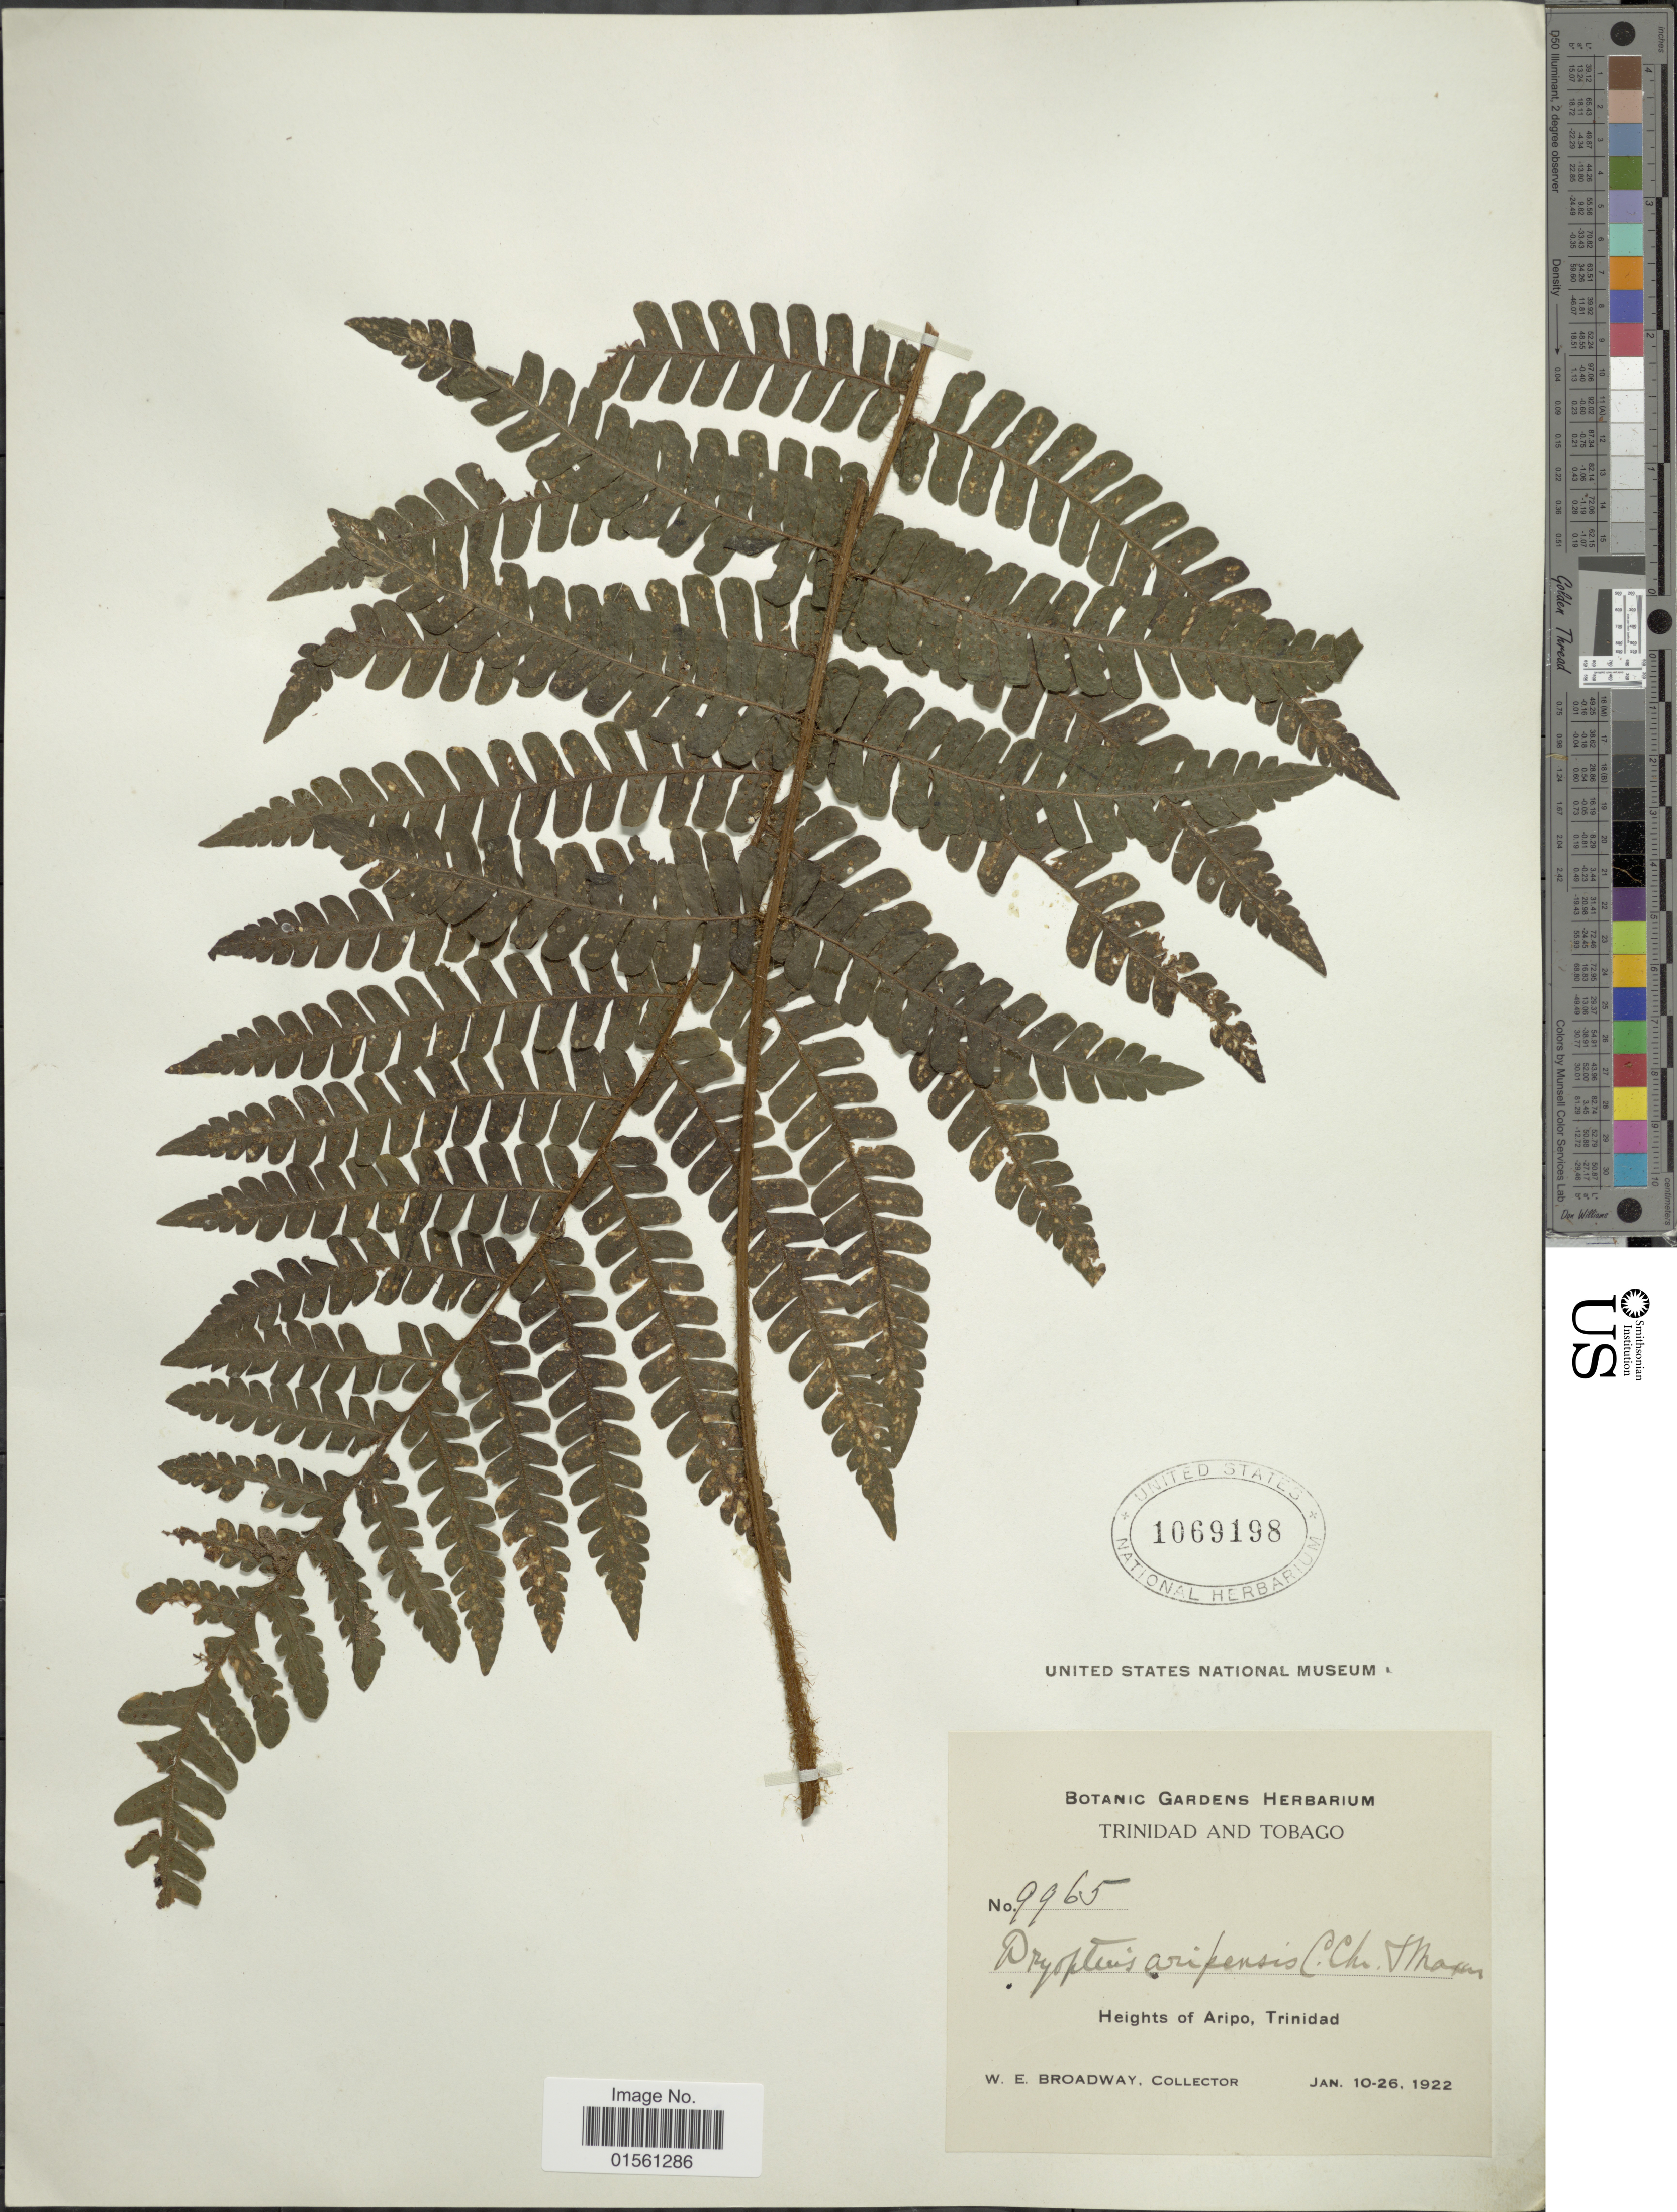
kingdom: Plantae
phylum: Tracheophyta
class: Polypodiopsida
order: Polypodiales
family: Dryopteridaceae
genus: Megalastrum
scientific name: Megalastrum aripense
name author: (C. Chr. & Maxon) A.R. Sm. & R.C. Moran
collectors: W. E. Broadway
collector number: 9965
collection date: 1922-01-10/1922-01-26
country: Trinidad and Tobago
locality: Heights of Aripo.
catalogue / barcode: US 1069198